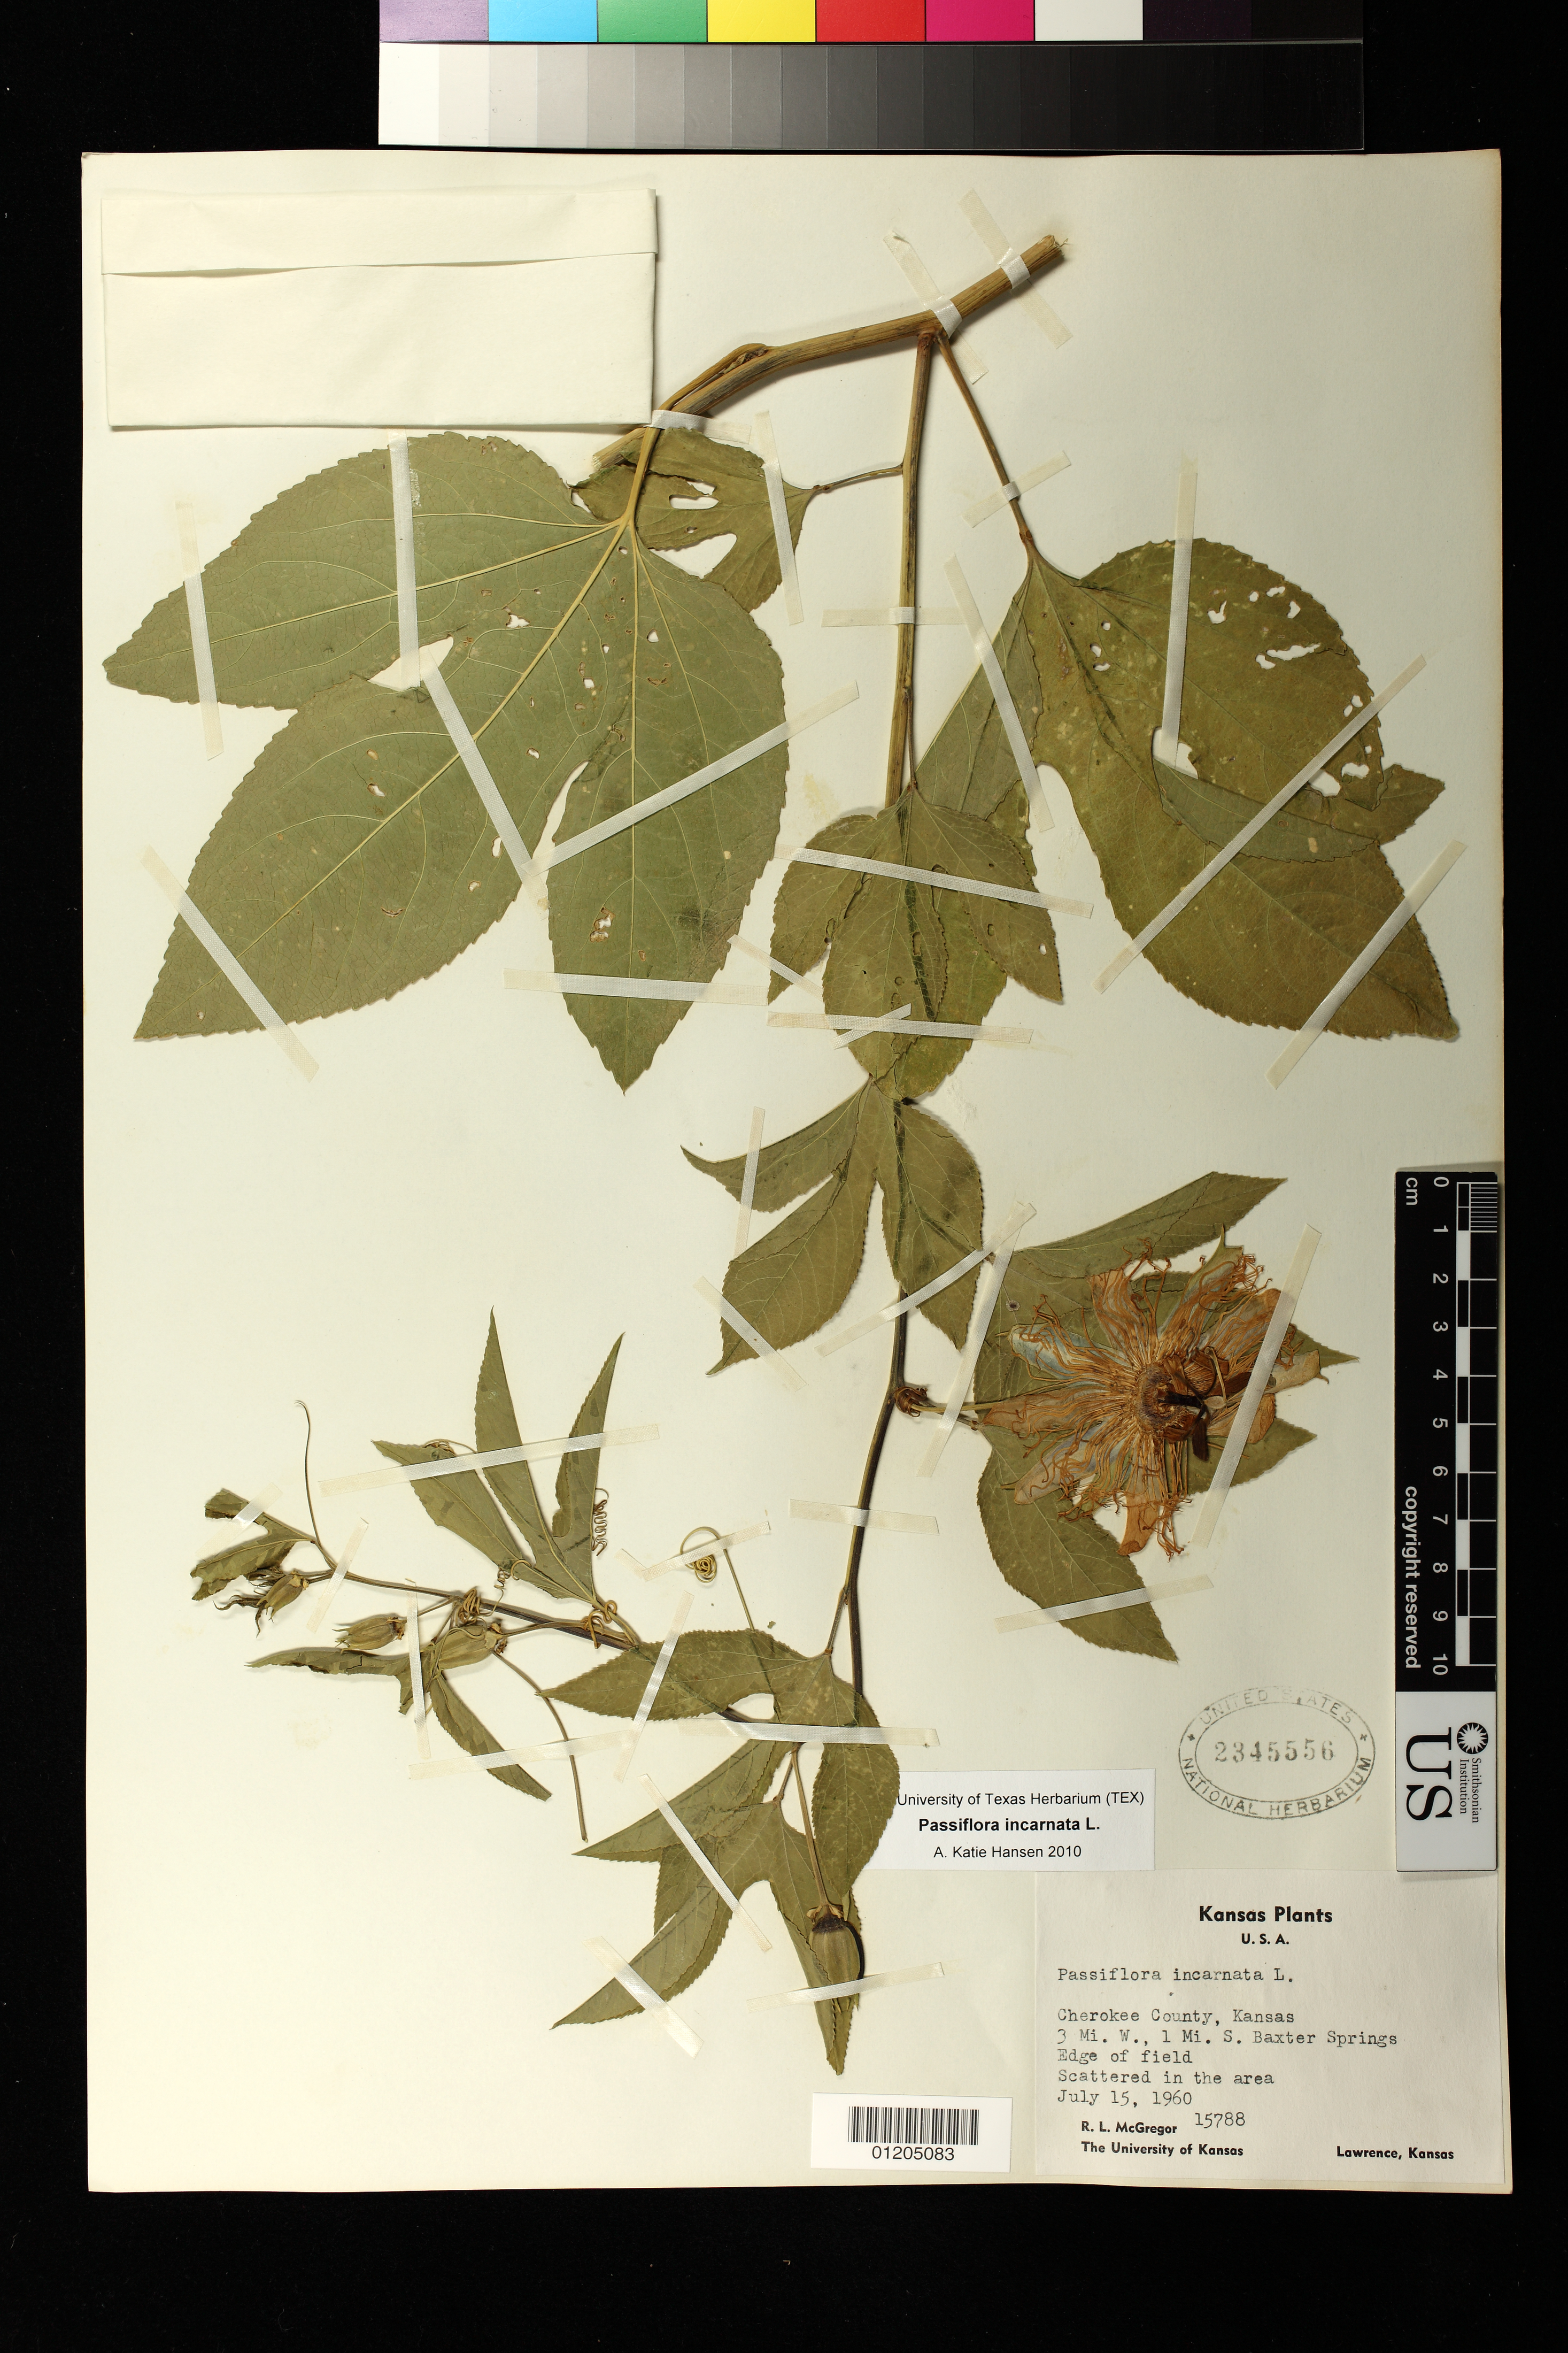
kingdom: Plantae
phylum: Tracheophyta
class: Magnoliopsida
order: Malpighiales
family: Passifloraceae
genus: Passiflora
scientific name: Passiflora incarnata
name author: L.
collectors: R. McGregor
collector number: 15788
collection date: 1960-07-15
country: United States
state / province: Kansas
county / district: Cherokee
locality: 3 mi. W., 1 Mi. S. Baxter Springs. Edge of field. Scattered in the area.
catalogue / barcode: US 2345556